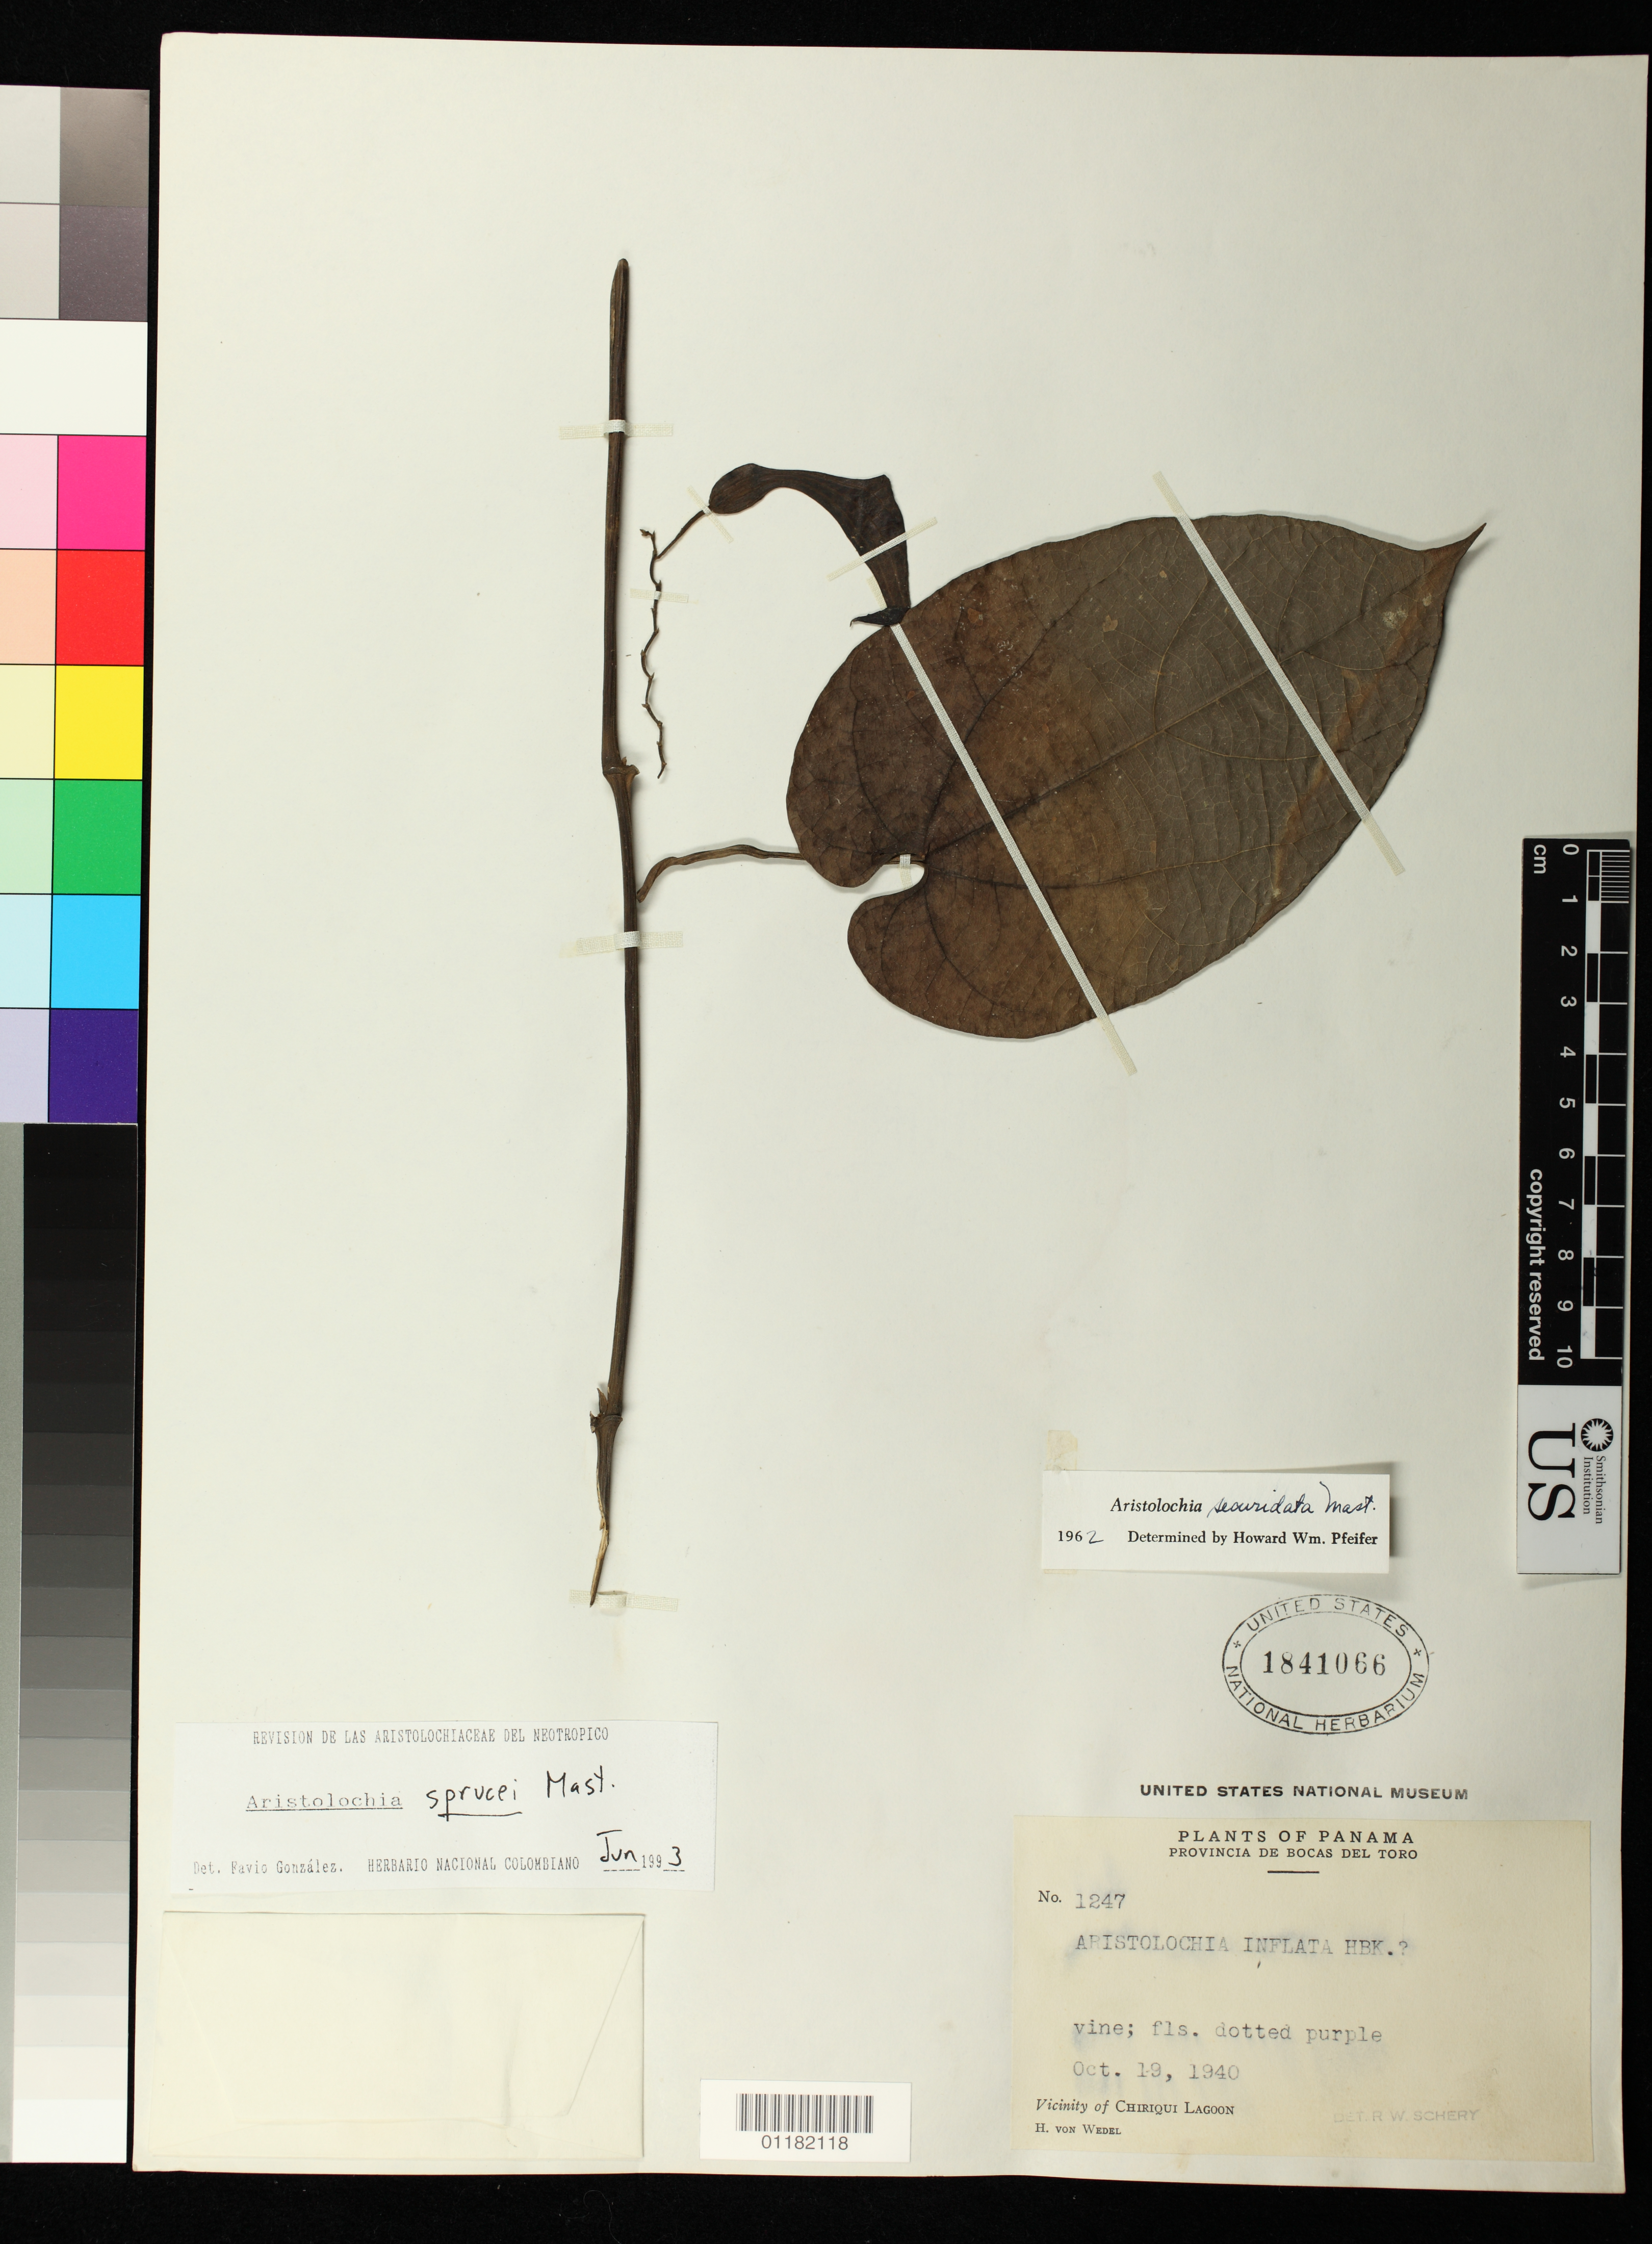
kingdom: Plantae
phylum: Tracheophyta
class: Magnoliopsida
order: Piperales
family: Aristolochiaceae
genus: Aristolochia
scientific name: Aristolochia constricta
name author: Griseb.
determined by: Jiménez, José Estaban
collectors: H. von Wedel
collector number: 1247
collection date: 1940-10-19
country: Panama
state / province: Bocas del Toro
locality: Vicinity of Chiriquí Lagoon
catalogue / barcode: US 1841066